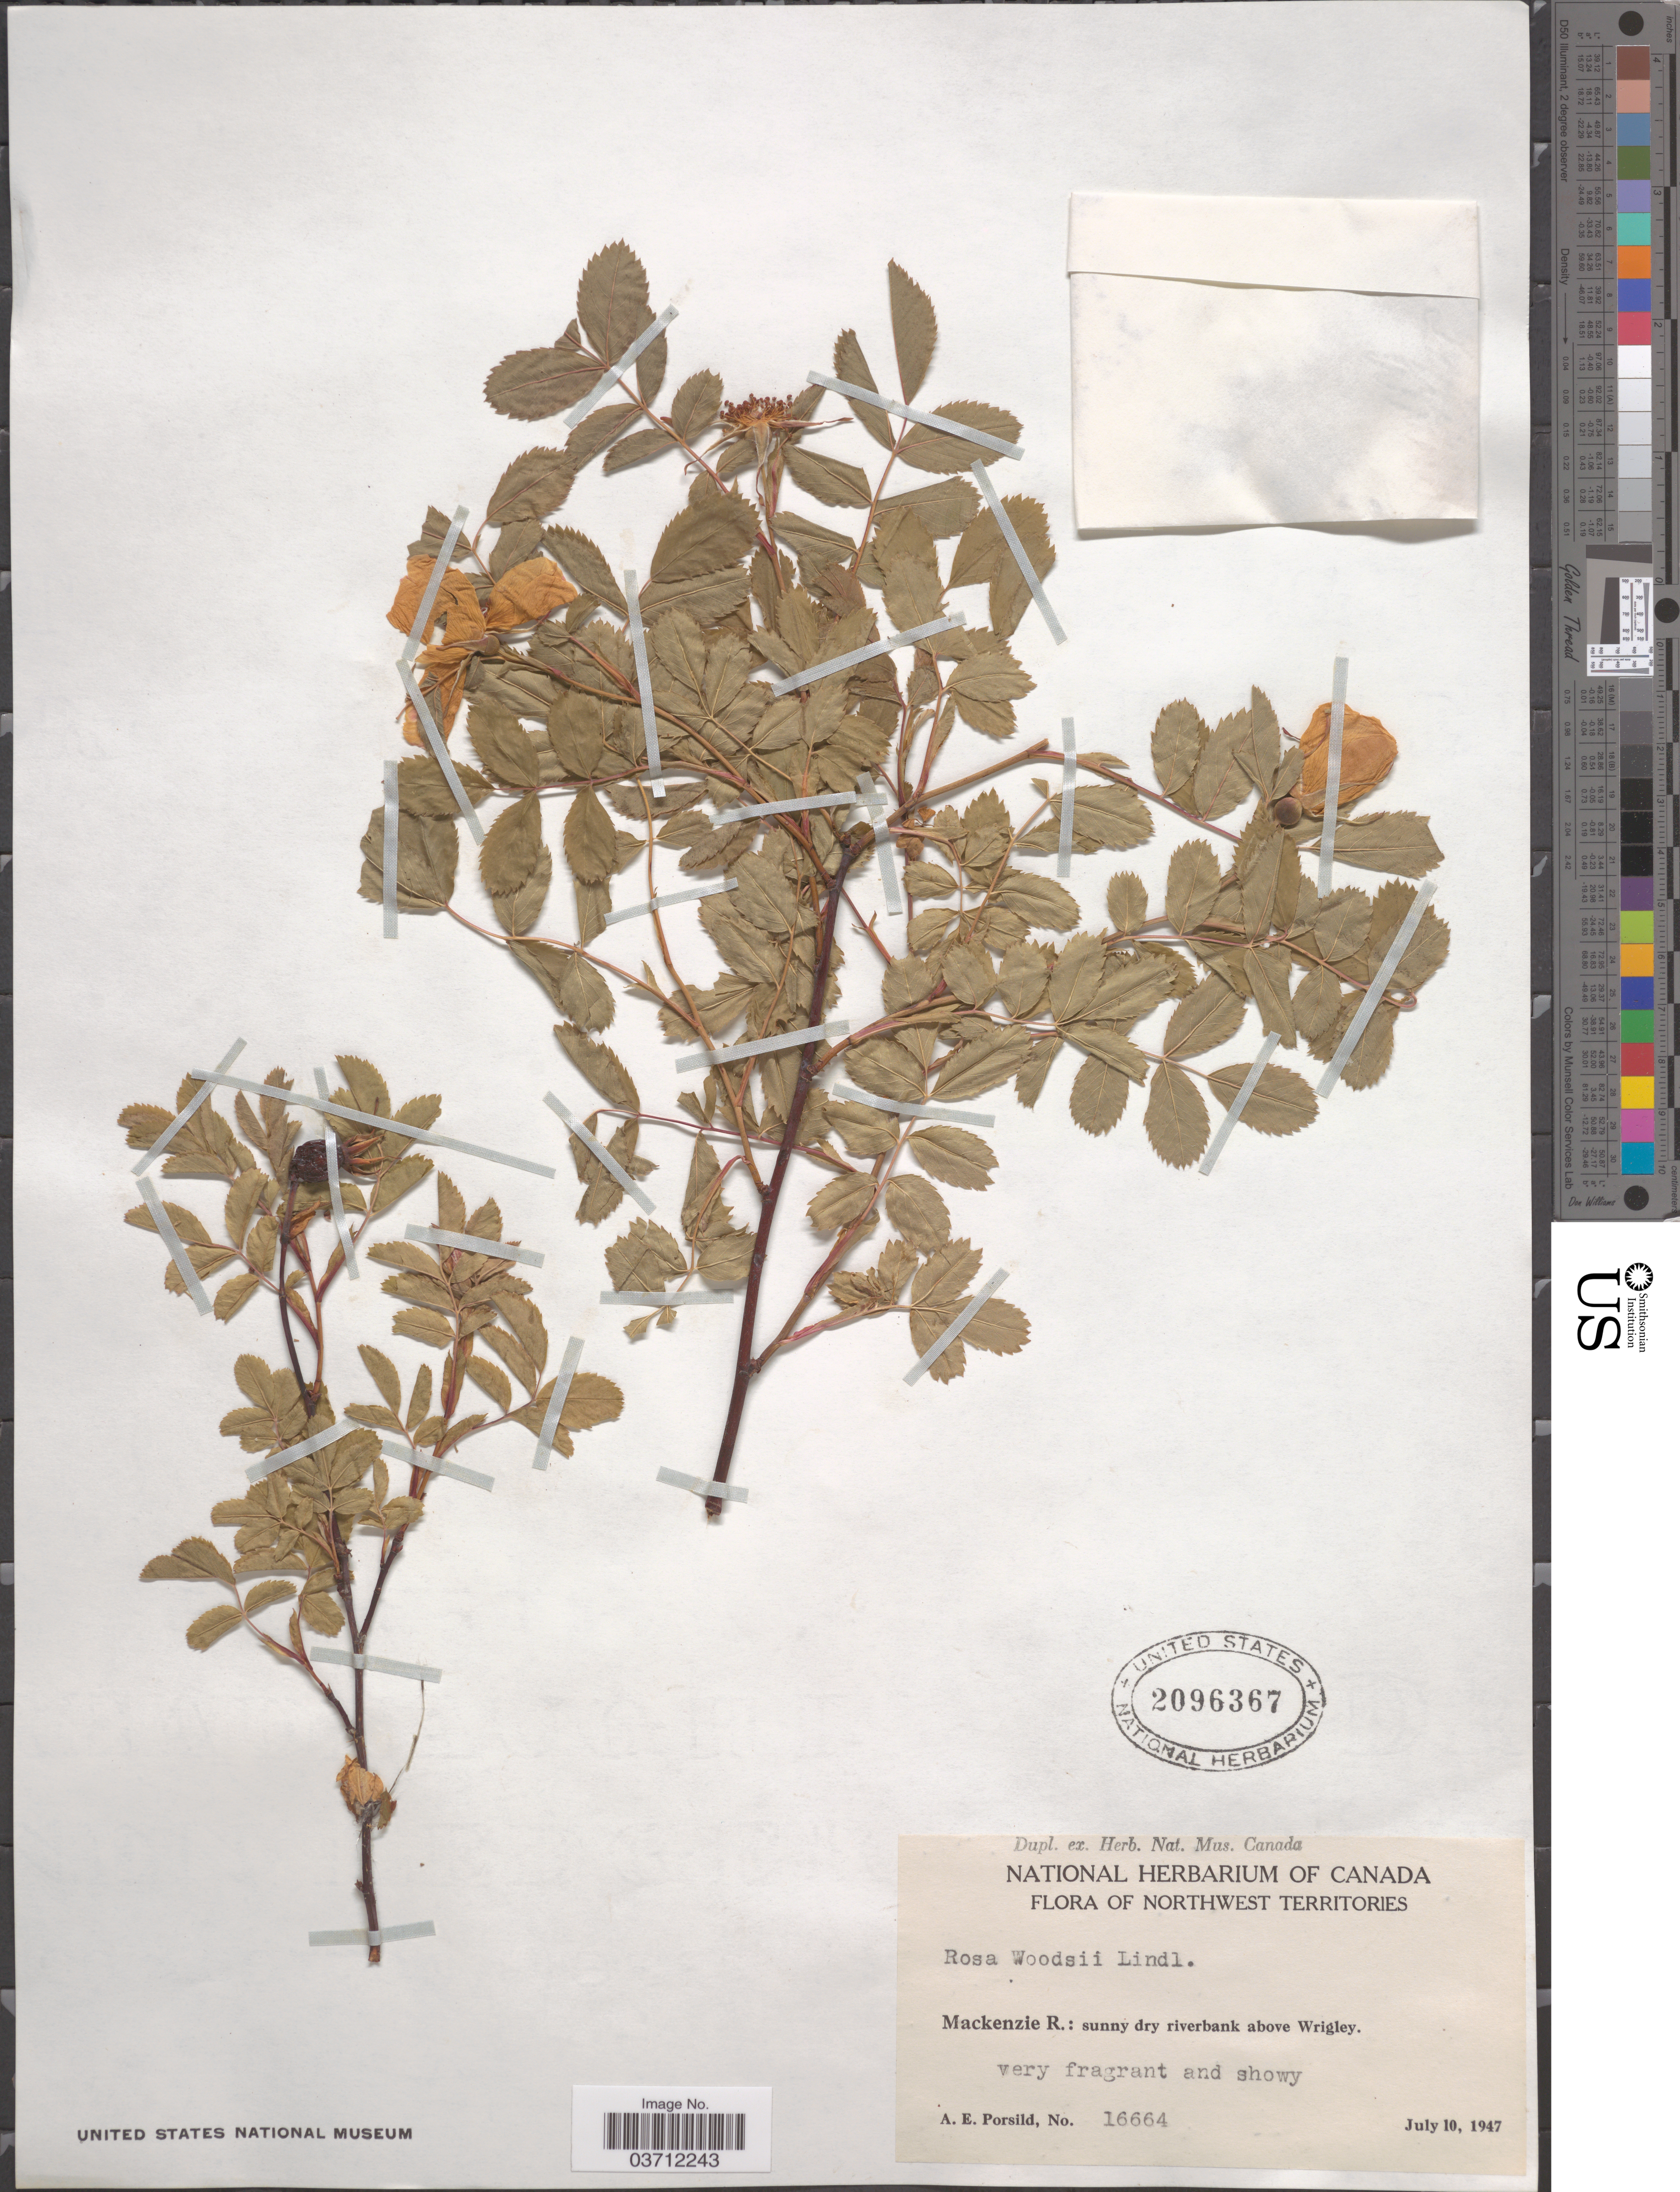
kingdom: Plantae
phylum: Tracheophyta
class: Magnoliopsida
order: Rosales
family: Rosaceae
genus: Rosa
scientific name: Rosa woodsii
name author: Lindl.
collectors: A. E. Porsild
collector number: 16664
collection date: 1947-07-10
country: Canada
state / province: Northwest Territories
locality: Mackenzie R.: sunny dry riverbank above Wrigley.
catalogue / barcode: US 2096367